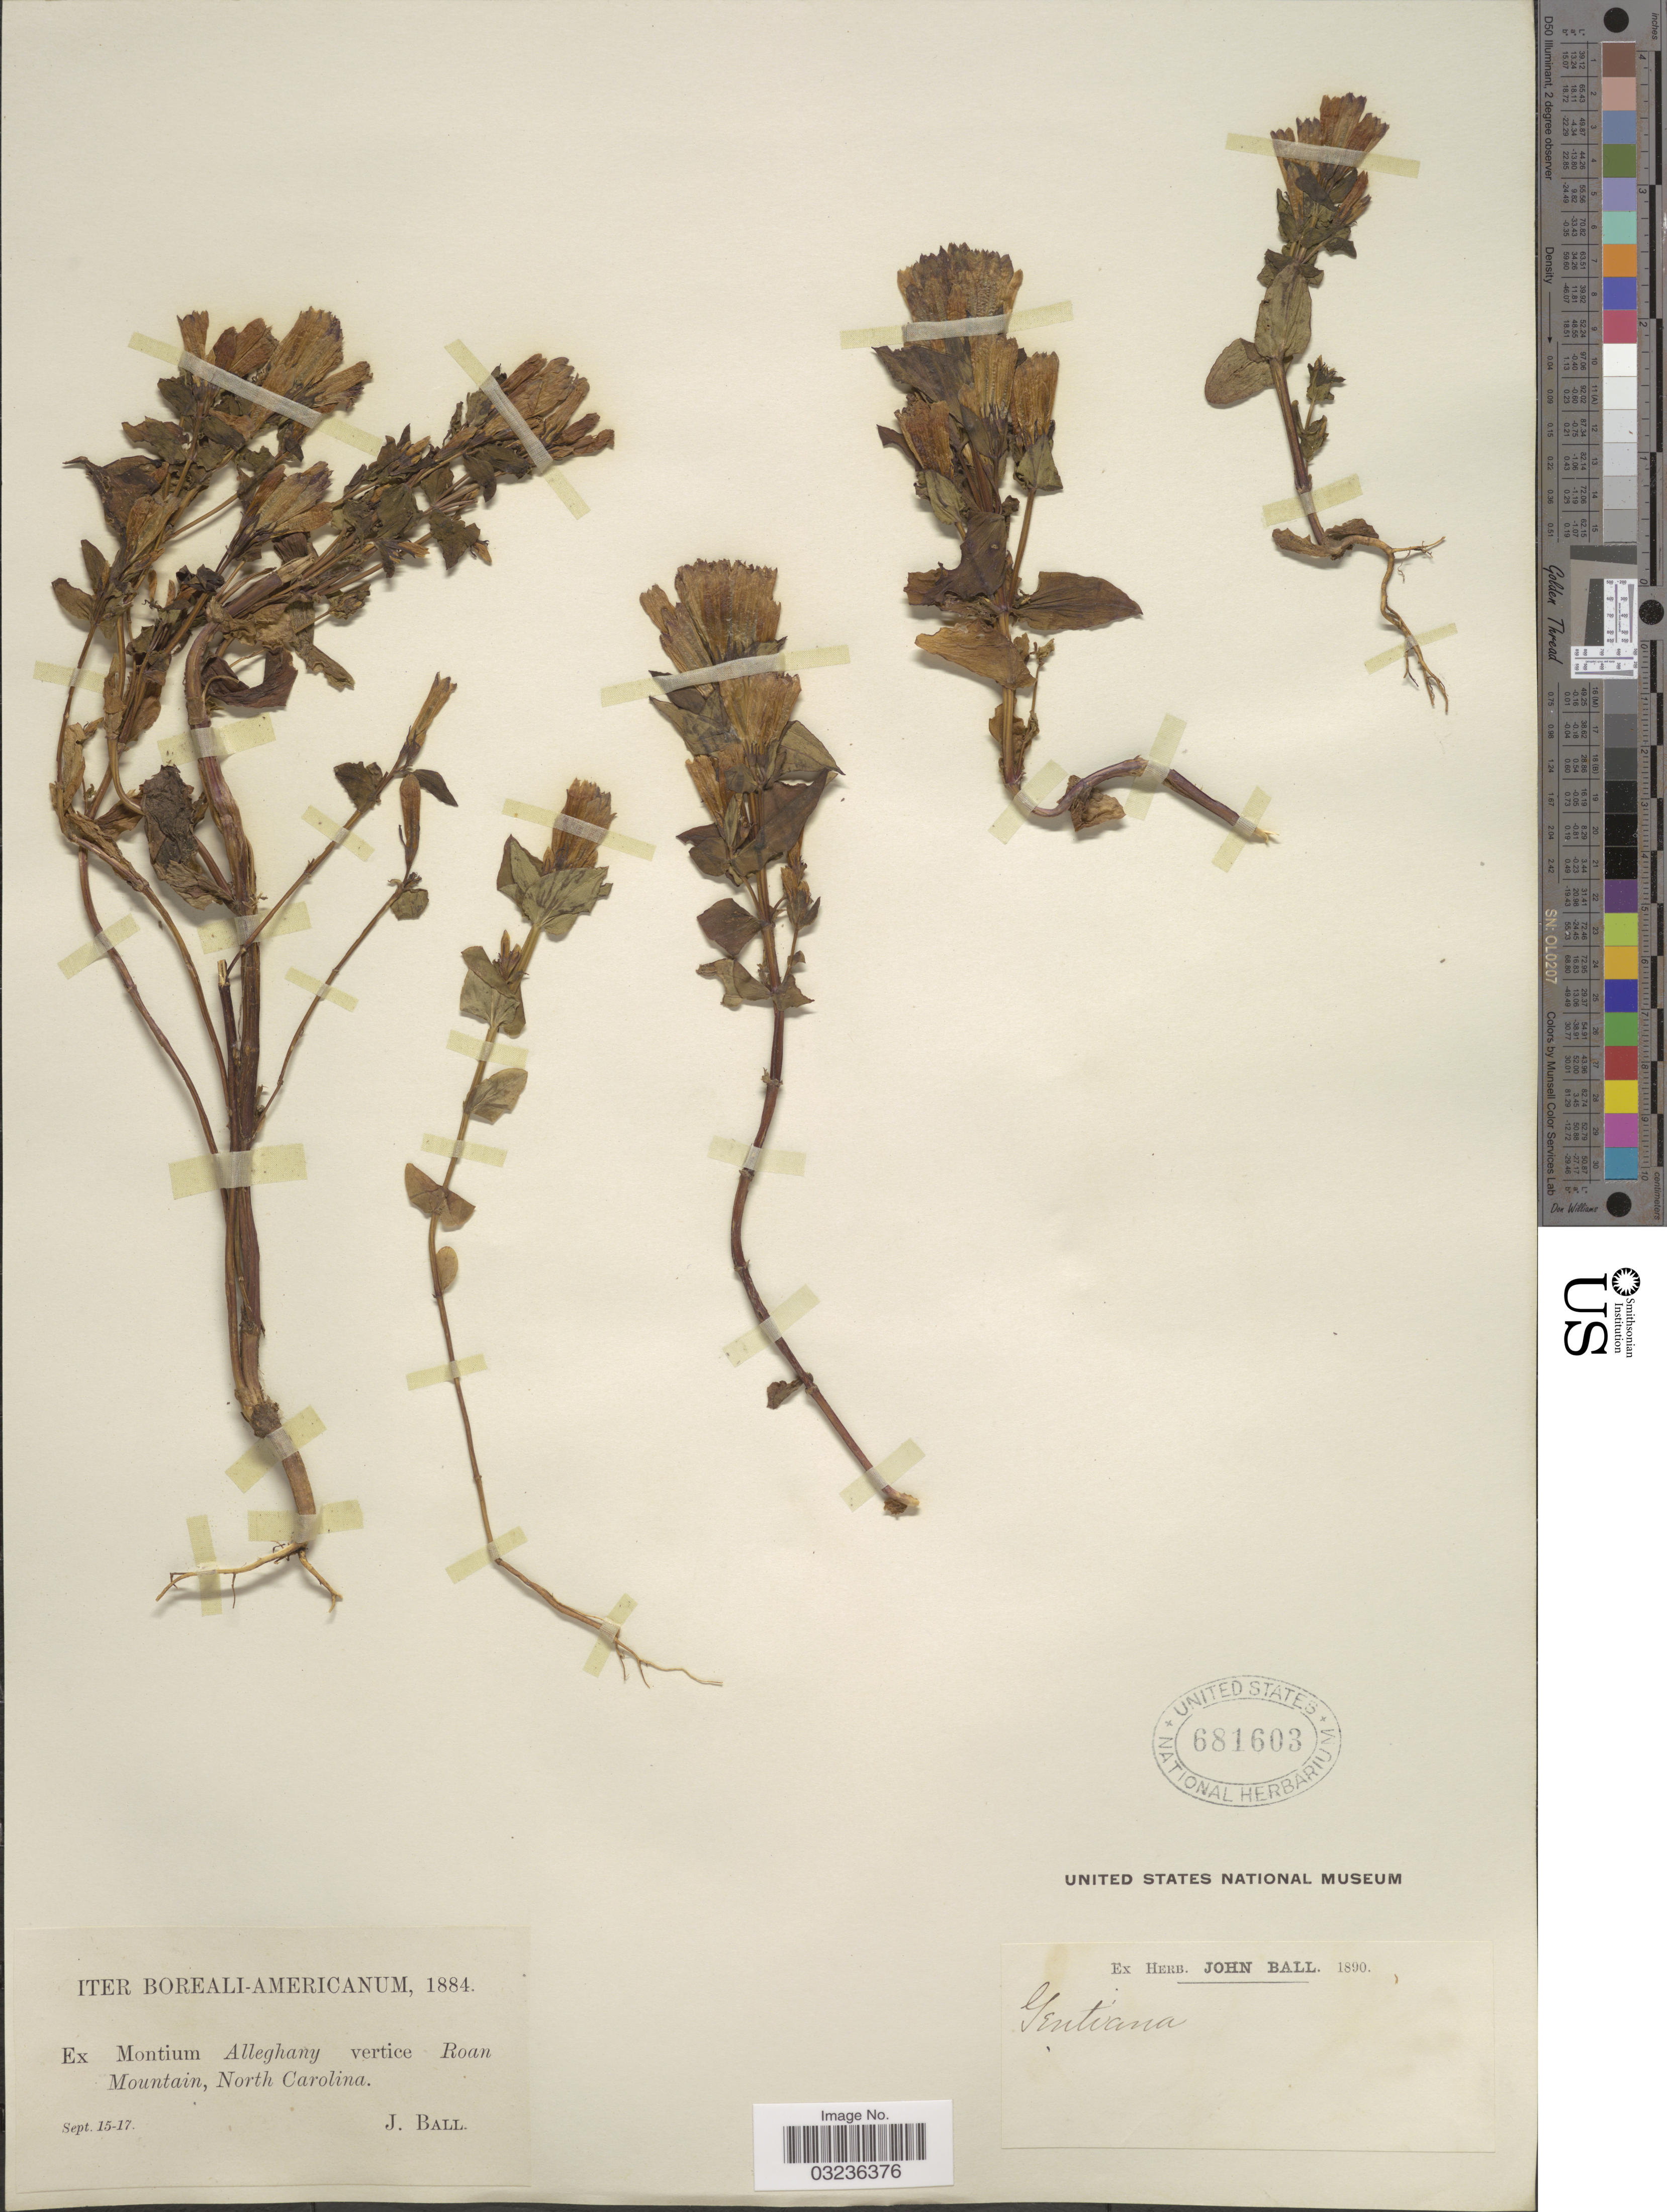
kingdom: Plantae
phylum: Tracheophyta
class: Magnoliopsida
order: Gentianales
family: Gentianaceae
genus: Gentiana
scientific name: Gentiana sp.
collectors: J. Ball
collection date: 1884-09-15/1884-09-17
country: United States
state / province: North Carolina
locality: Ex Montium Alleghany vertice Roan Mountain.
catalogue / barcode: US 681603